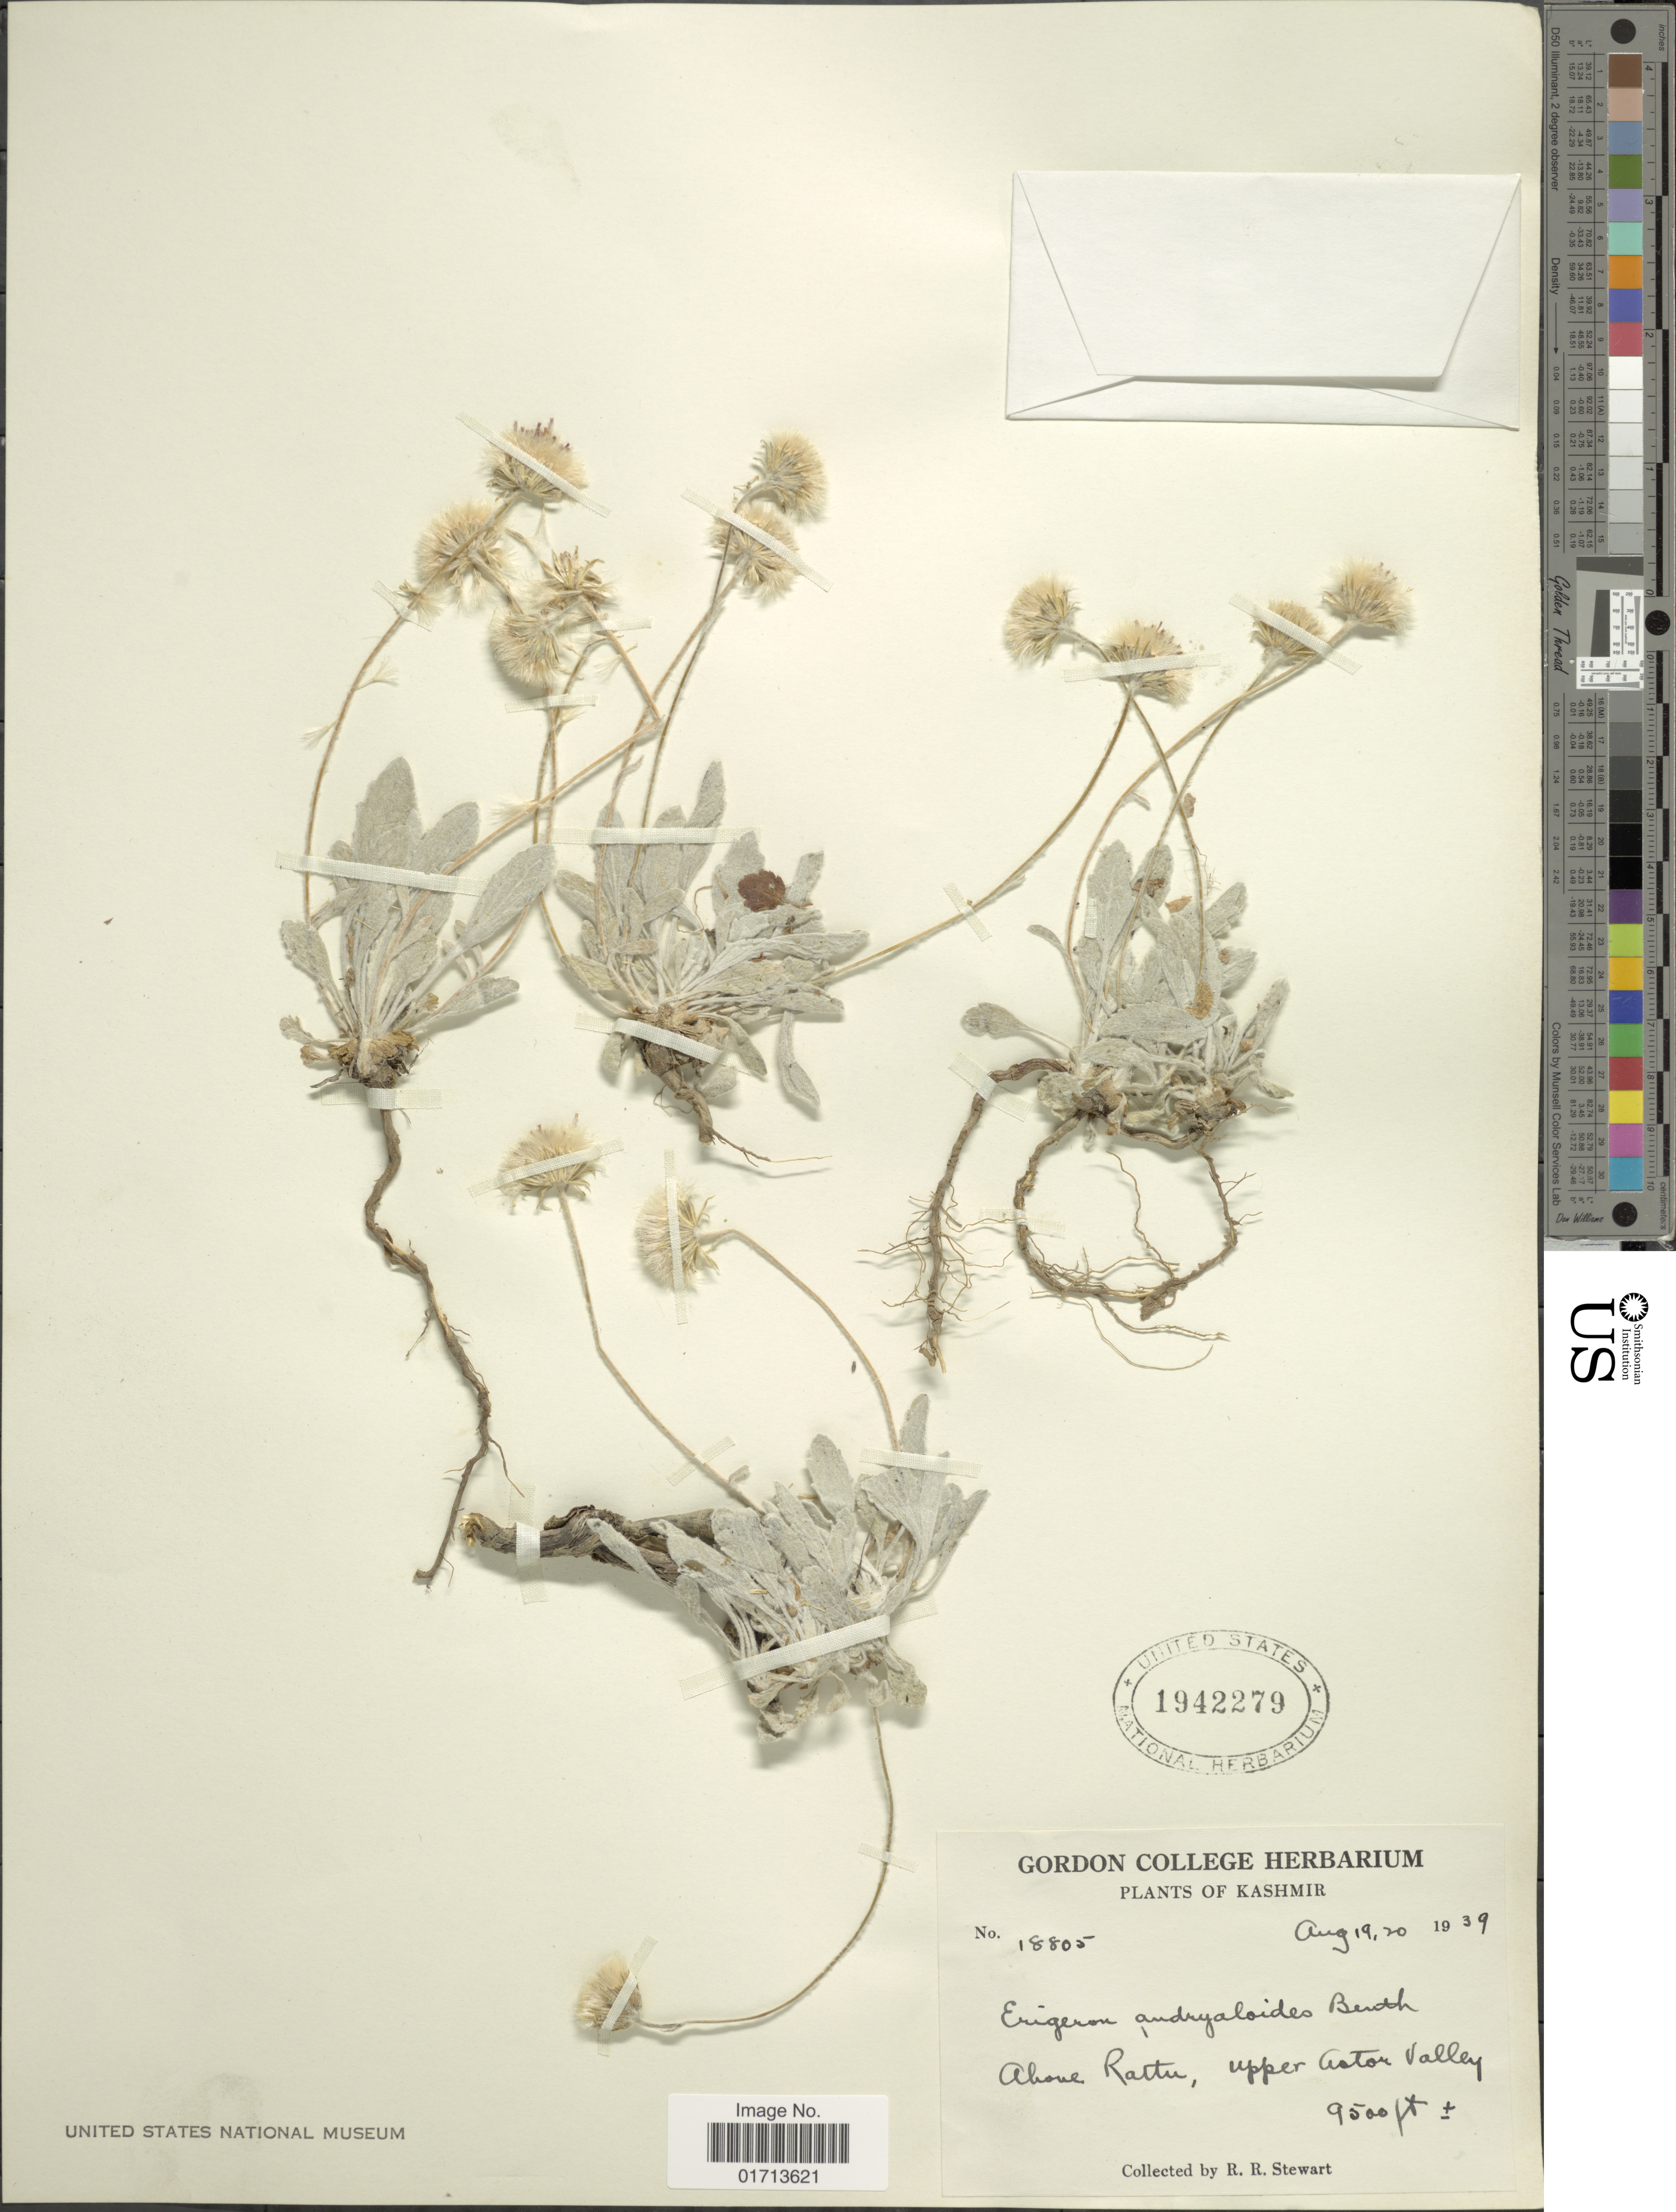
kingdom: Plantae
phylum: Tracheophyta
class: Magnoliopsida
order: Asterales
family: Asteraceae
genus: Psychrogeton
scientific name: Psychrogeton andryaloides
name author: (DC.) Novopokr. ex Krasch.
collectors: R. R. Stewart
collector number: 18805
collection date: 1939-08-19/1939-08-20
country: India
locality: Above Rattu, upper Astor Valley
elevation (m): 2896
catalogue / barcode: US 1942279